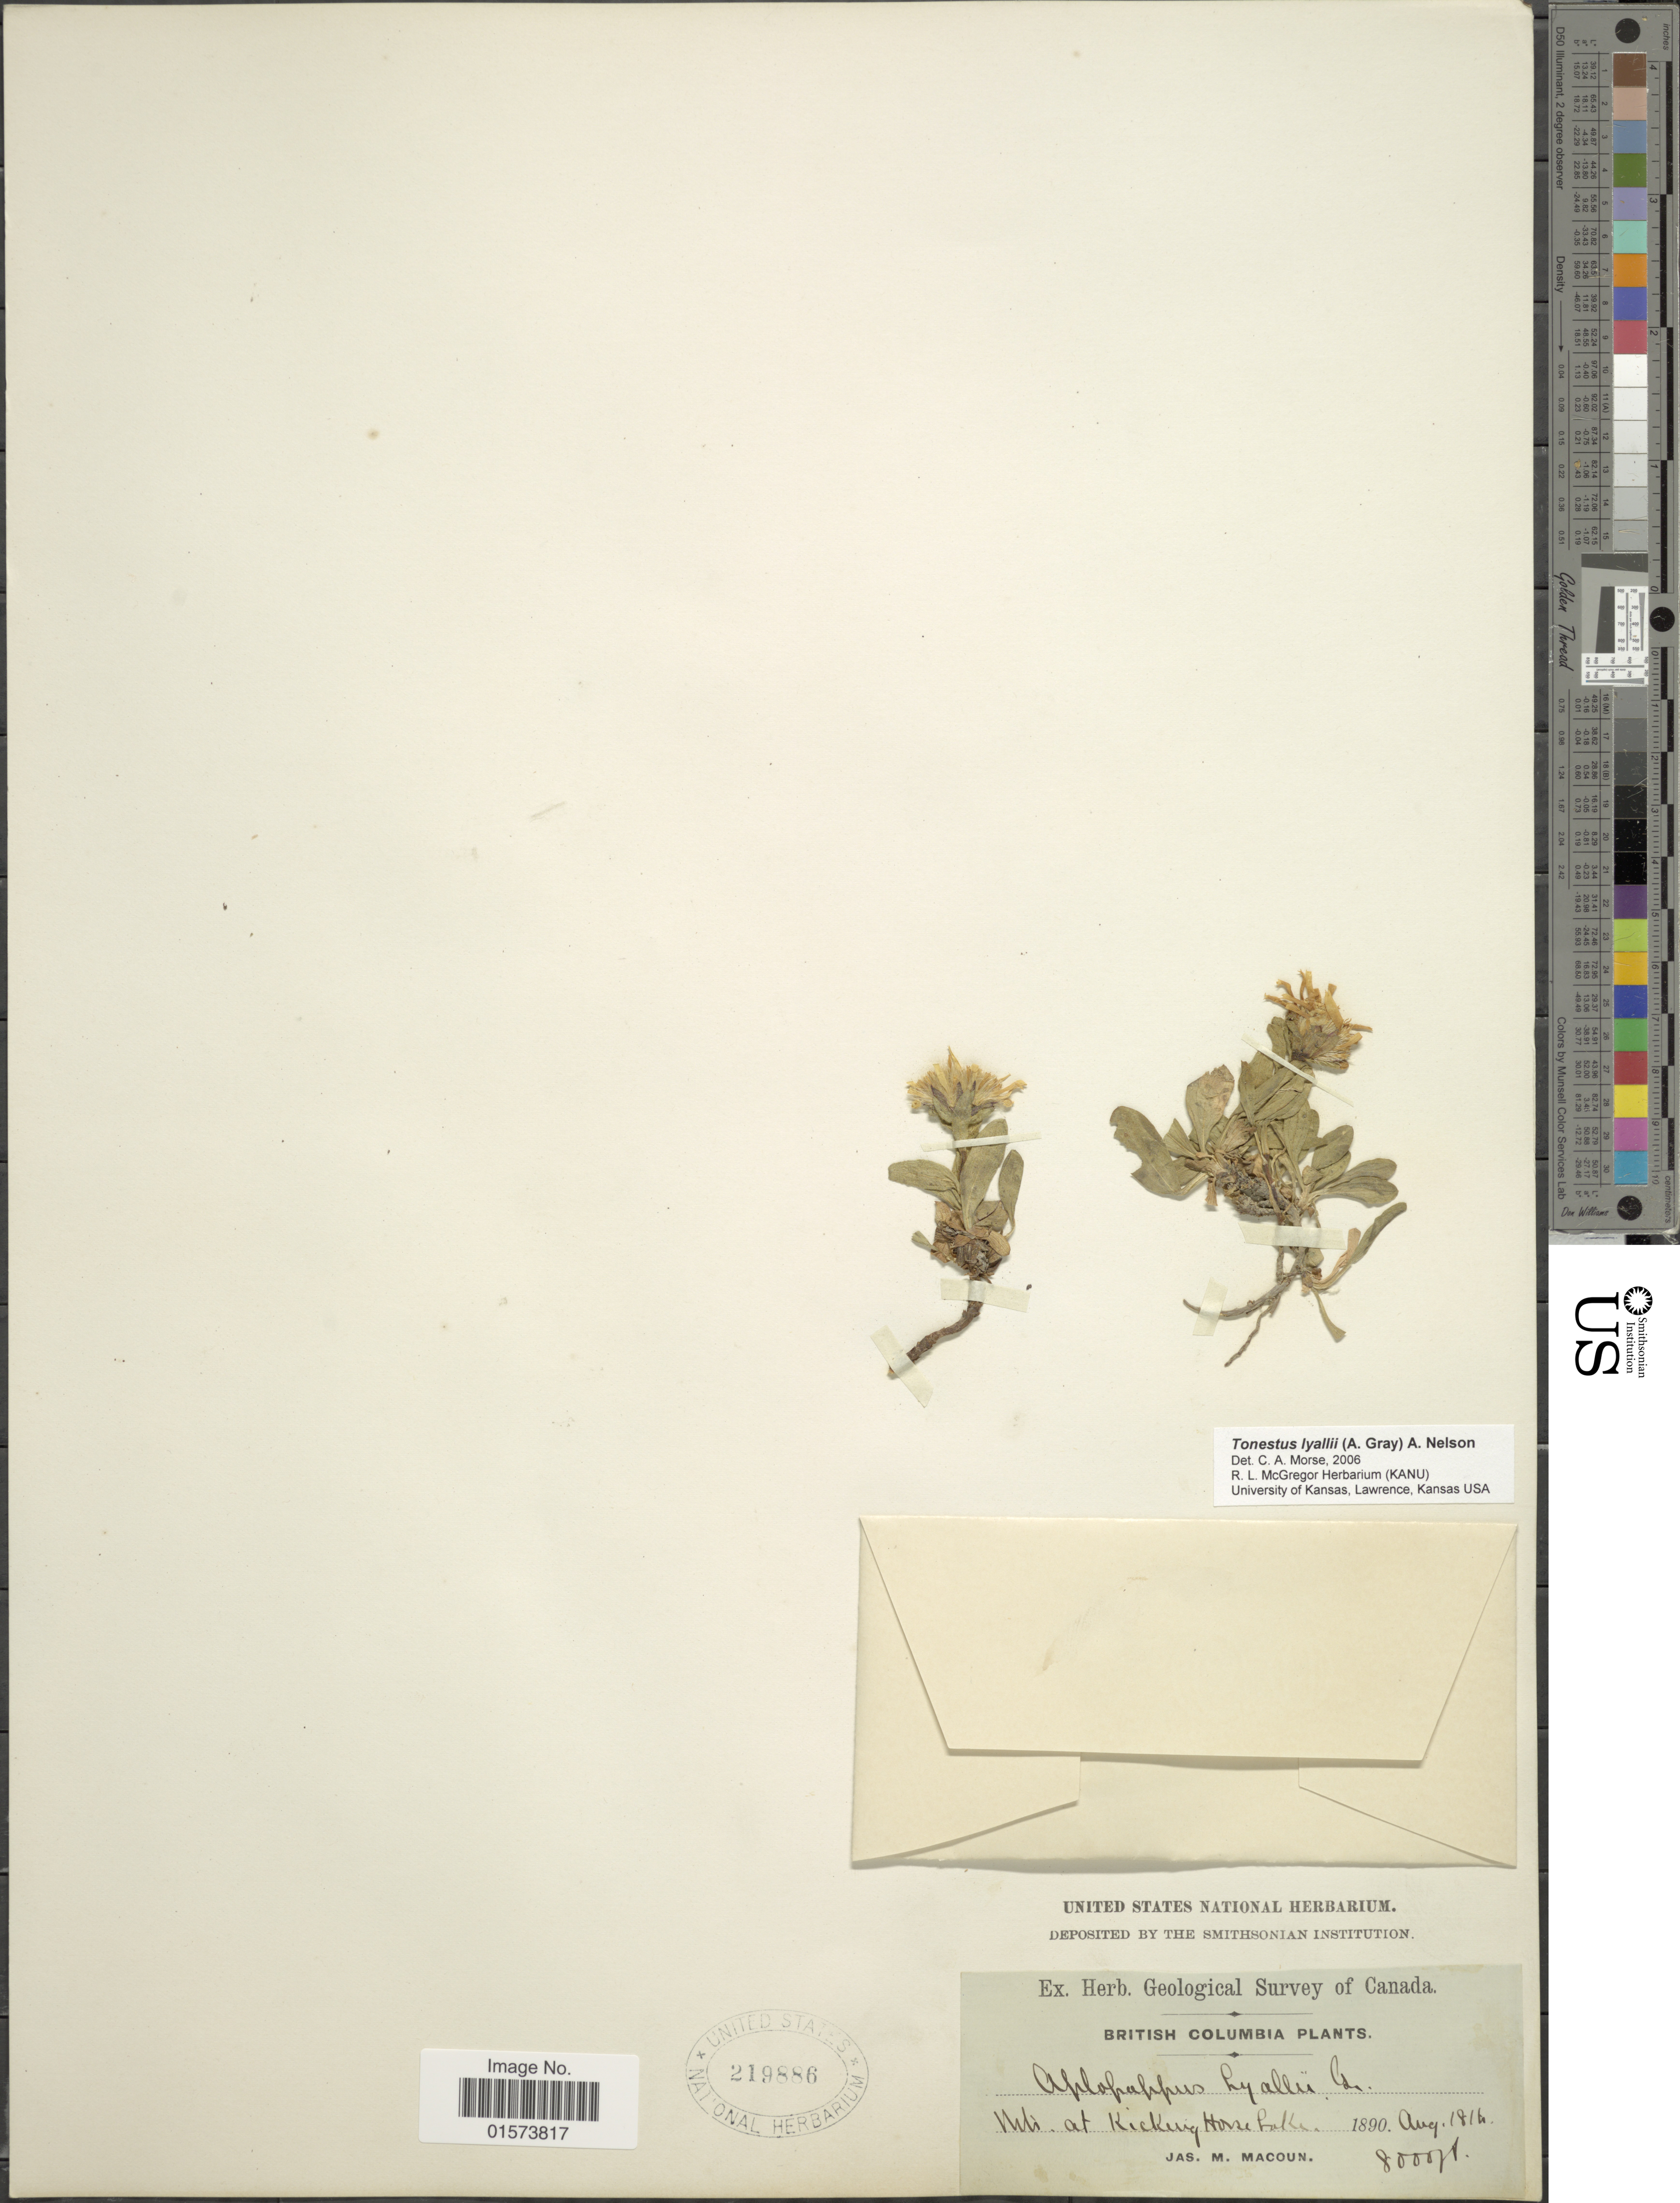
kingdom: Plantae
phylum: Tracheophyta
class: Magnoliopsida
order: Asterales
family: Asteraceae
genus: Tonestus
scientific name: Tonestus lyallii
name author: (A. Gray) A. Nelson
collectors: J. M. Macoun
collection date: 1814-08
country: Canada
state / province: British Columbia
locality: Mts. at Kicking Horse lake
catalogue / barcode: US 219886